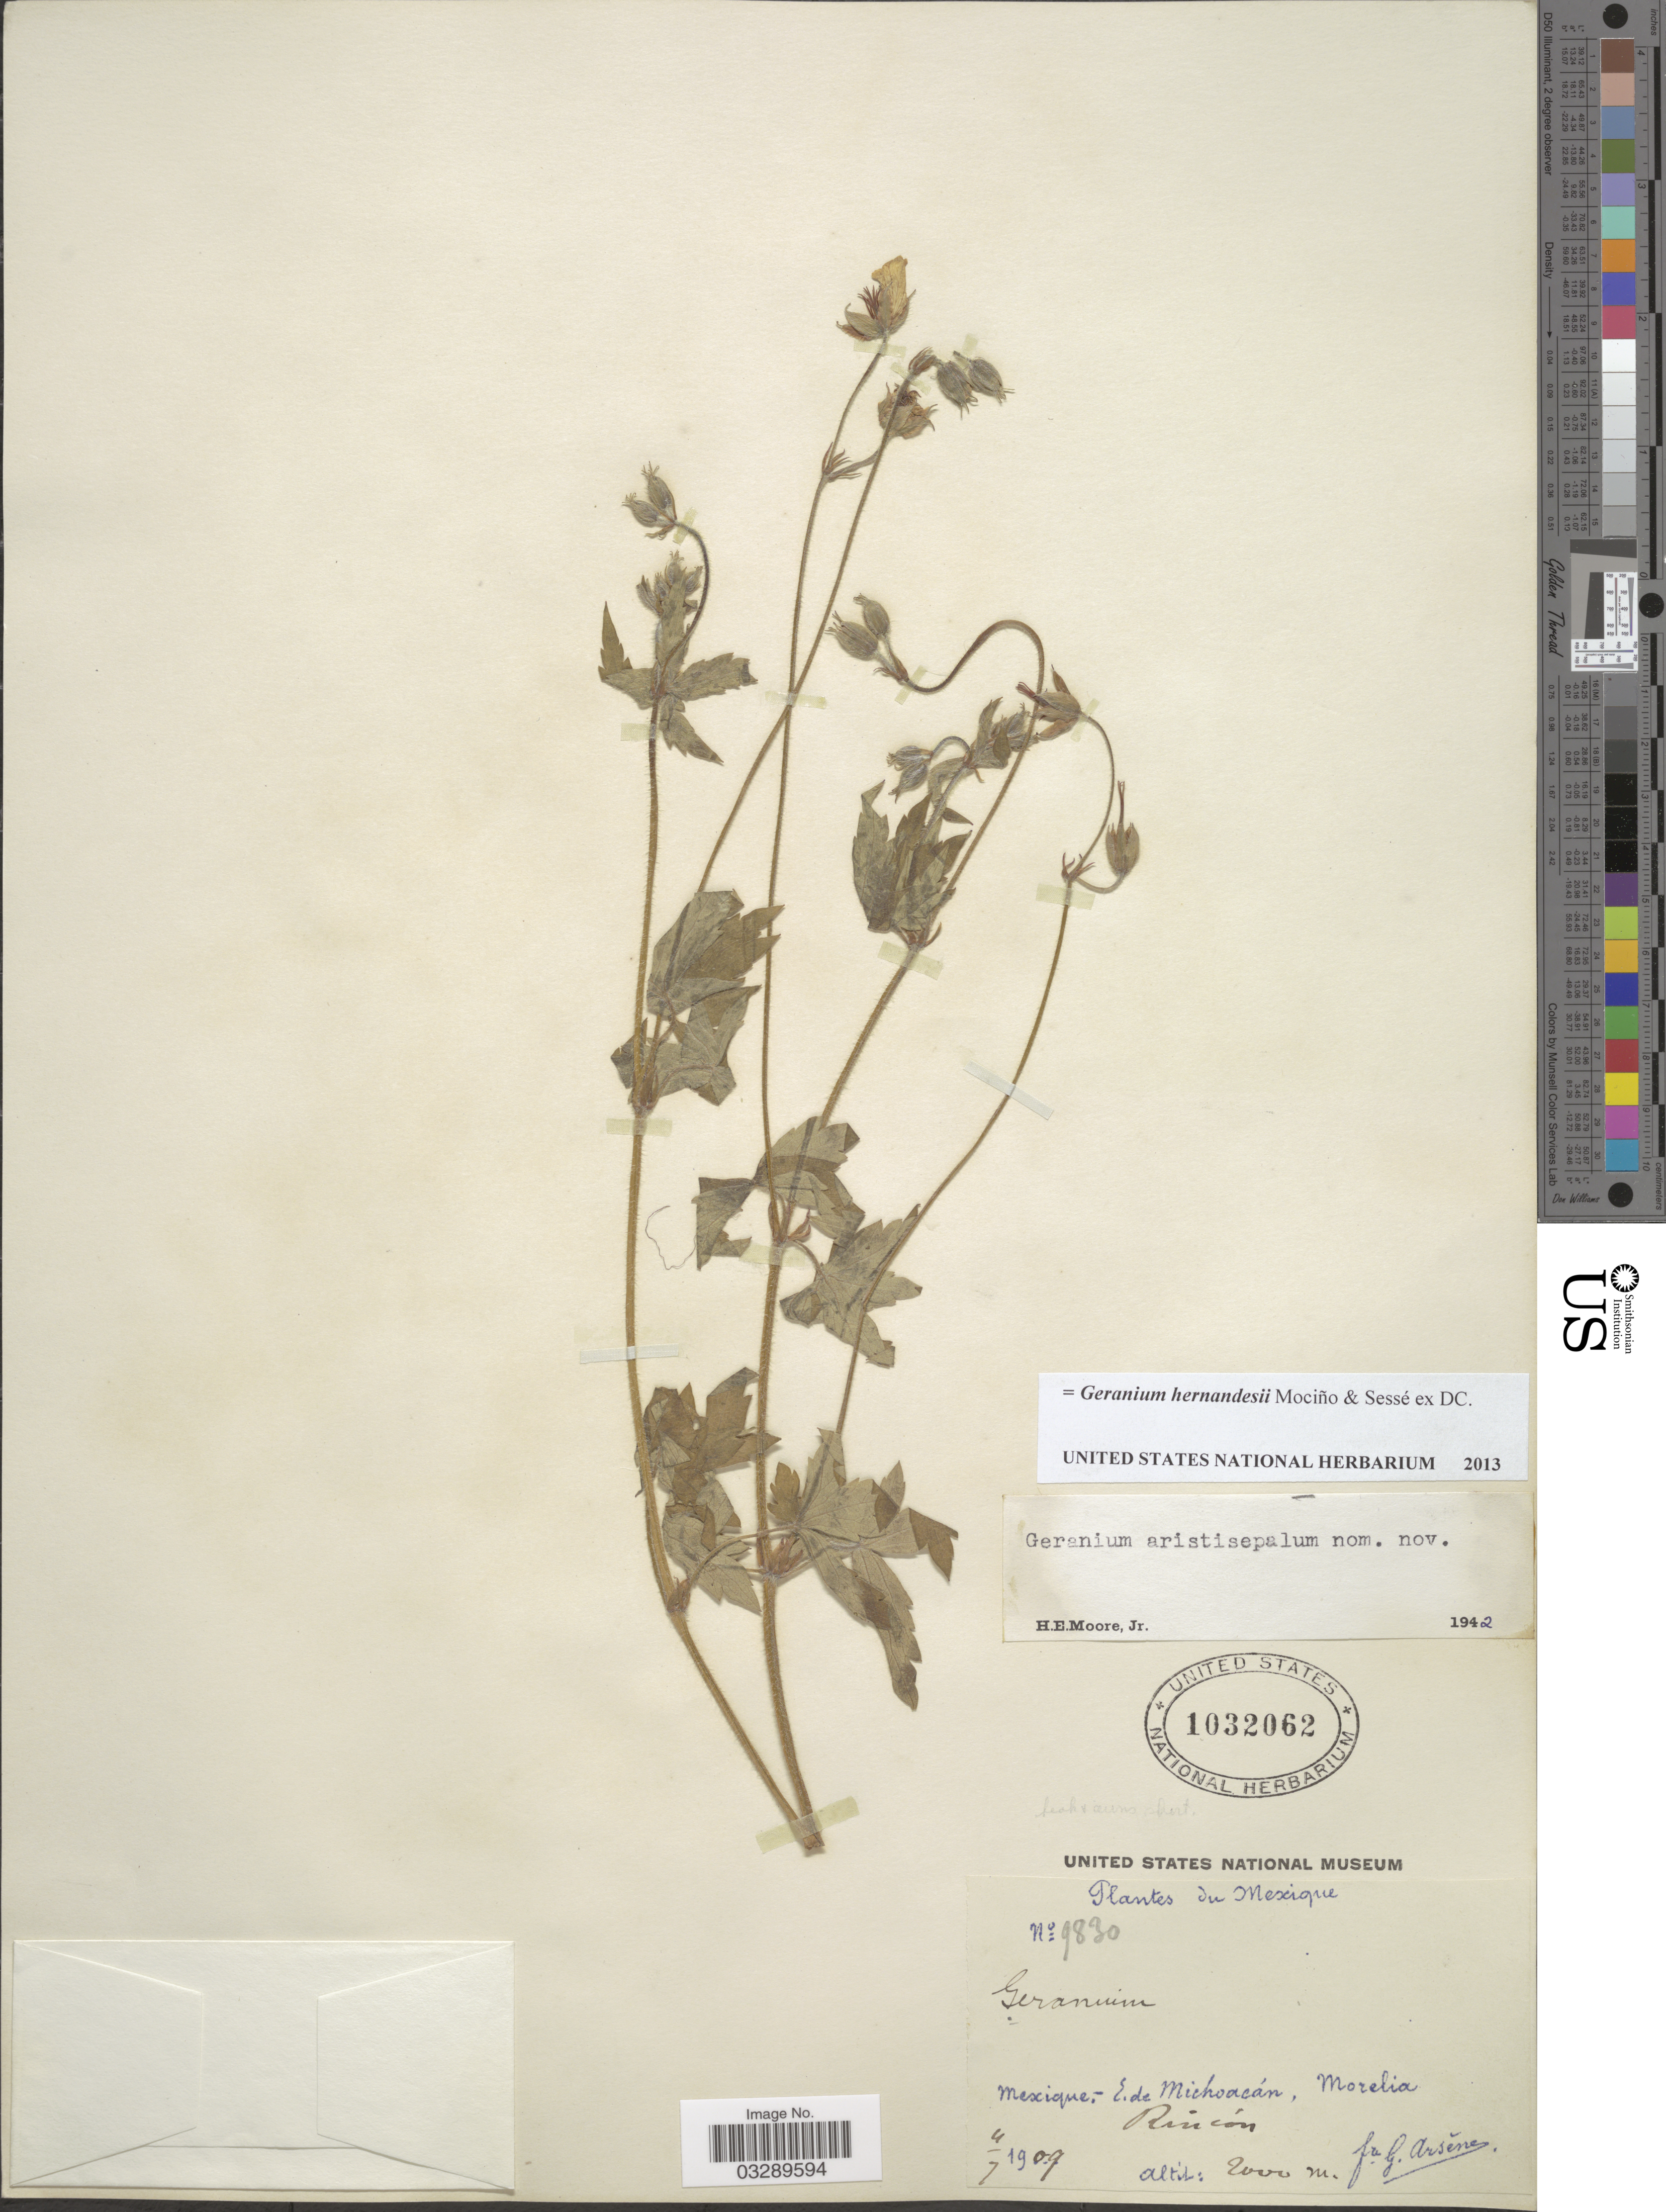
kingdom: Plantae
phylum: Tracheophyta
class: Magnoliopsida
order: Geraniales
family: Geraniaceae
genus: Geranium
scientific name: Geranium hernandesii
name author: DC.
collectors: Bro. G. Arsène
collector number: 9830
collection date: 1907-07-04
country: Mexico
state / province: Michoacán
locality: E. de Michoacán, Morelia. Rincón.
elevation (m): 2000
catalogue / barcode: US 1032062